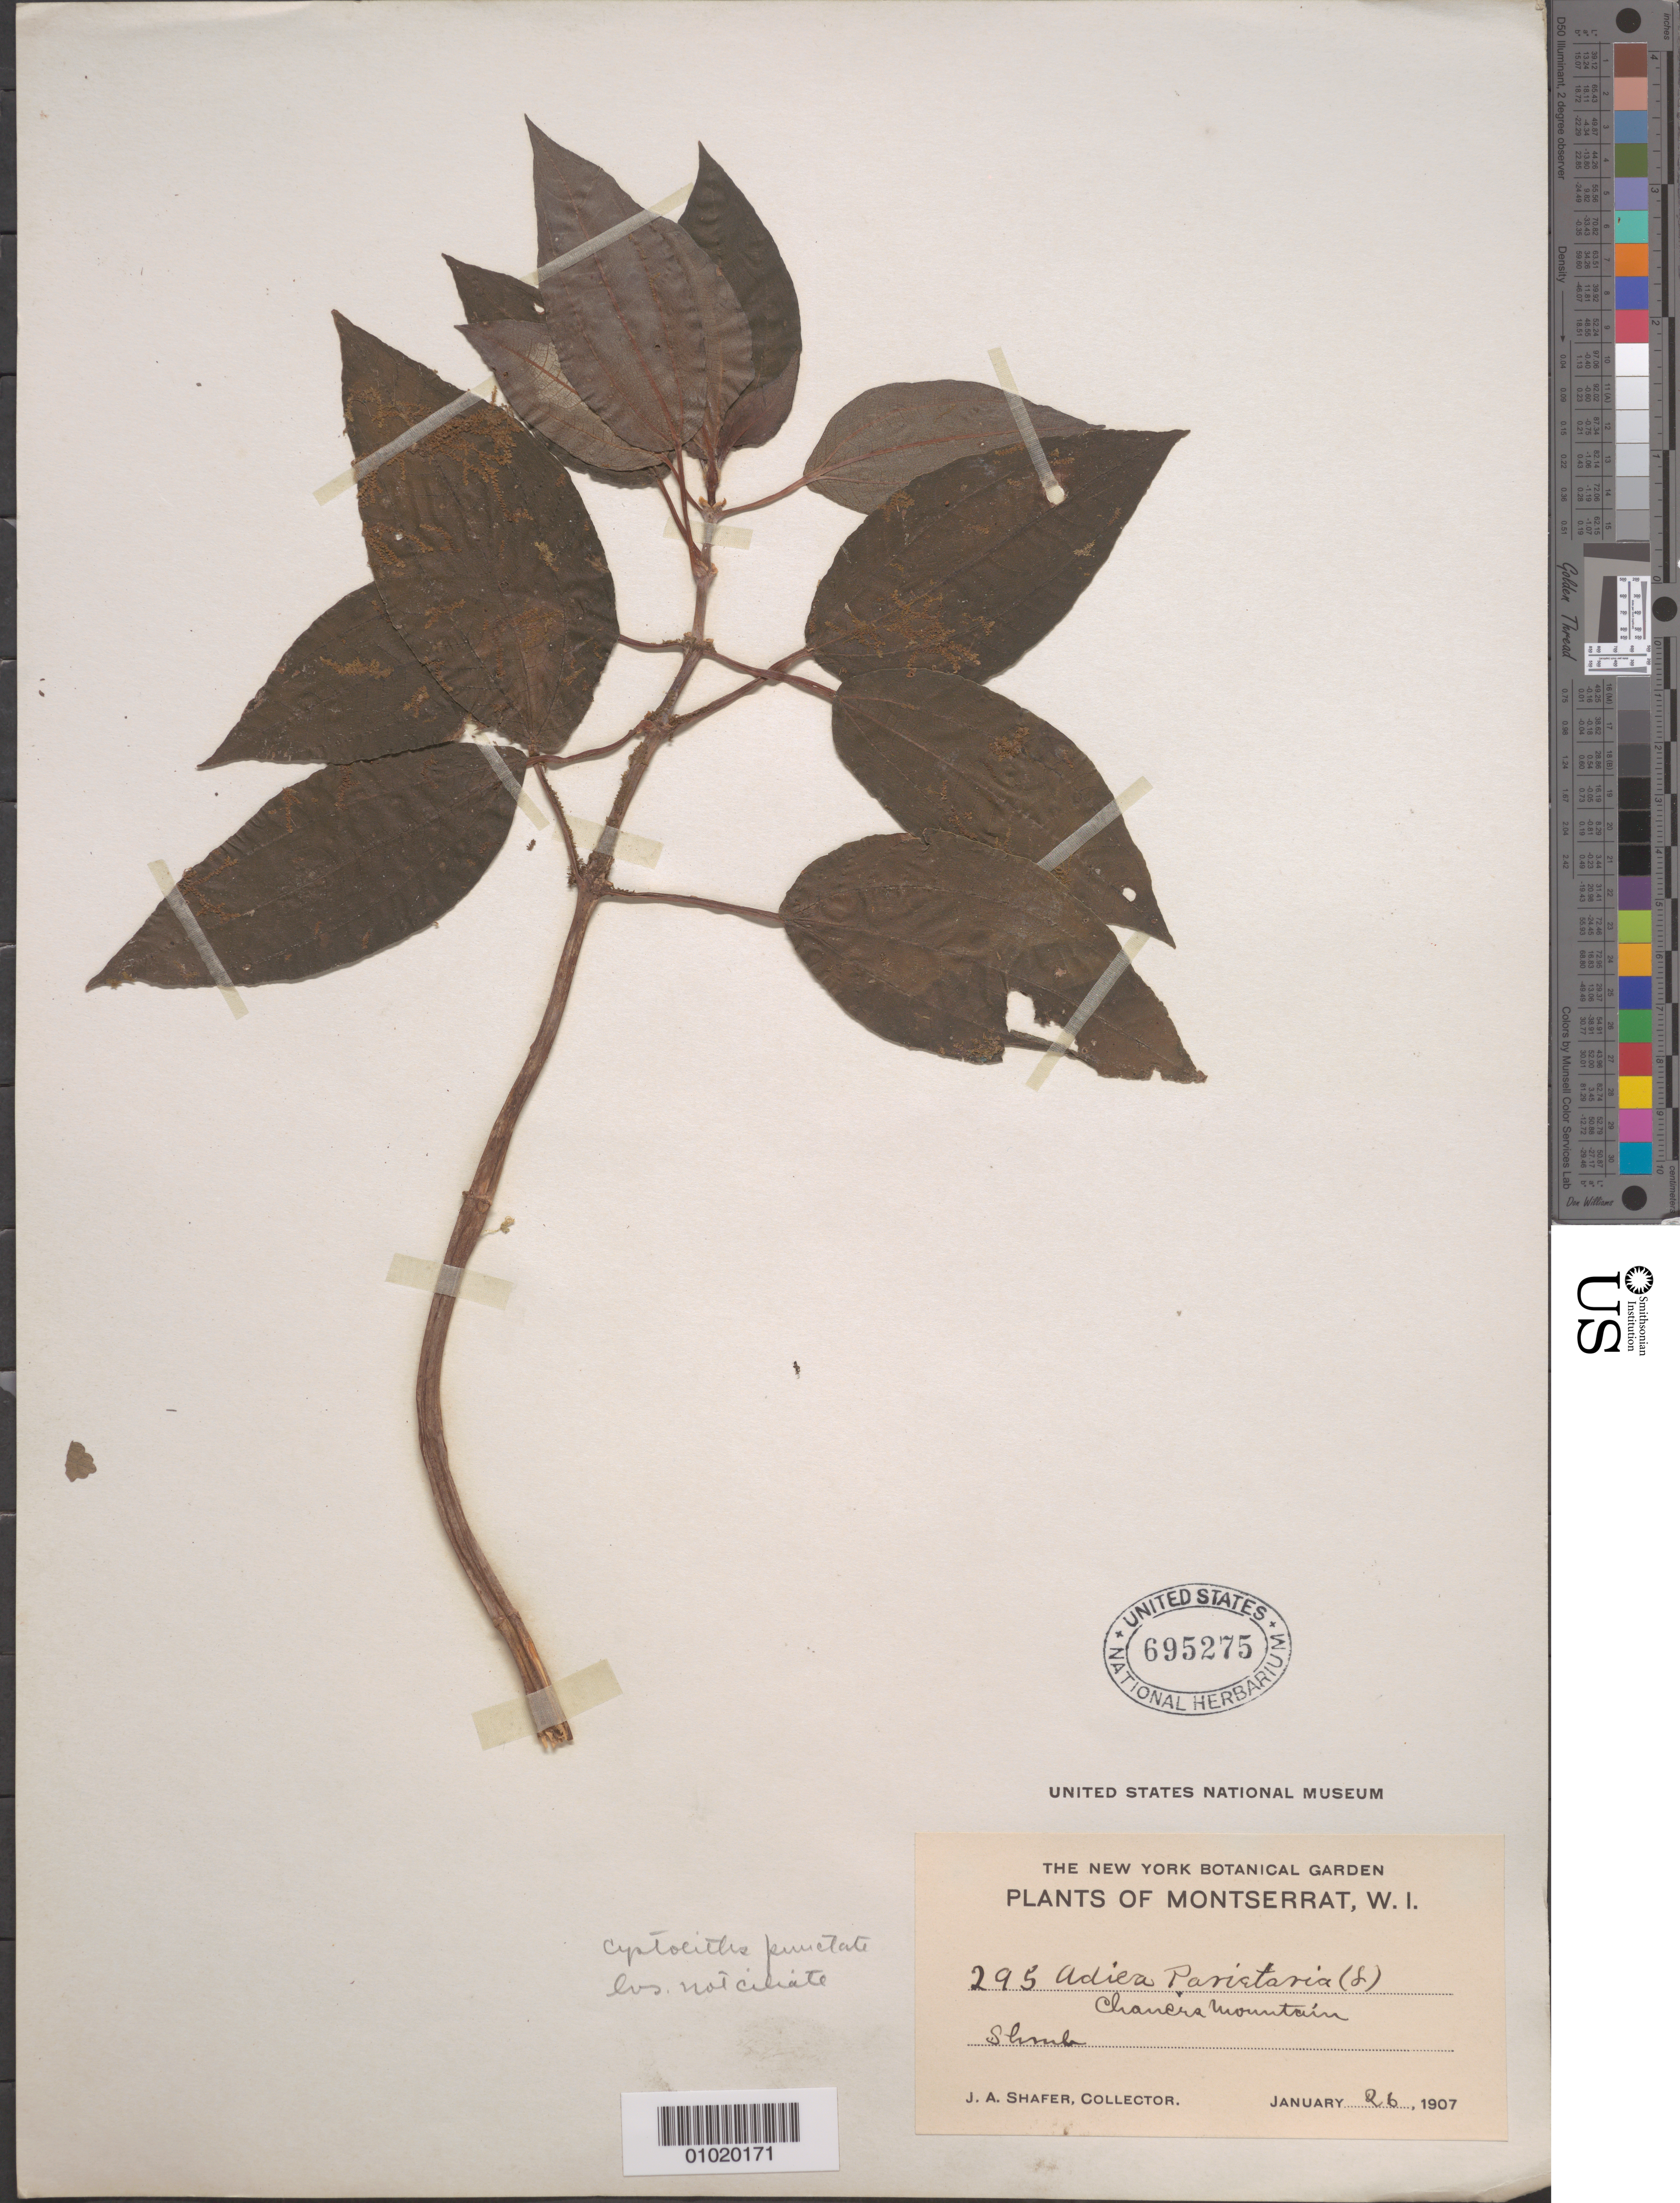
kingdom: Plantae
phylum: Tracheophyta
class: Magnoliopsida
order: Rosales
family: Urticaceae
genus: Pilea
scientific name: Pilea sp.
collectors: J. A. Shafer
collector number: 295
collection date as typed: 26 Jan 1907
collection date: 1907-01-26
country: Montserrat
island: Montserrat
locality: Chaucra Mountain.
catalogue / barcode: US 695275